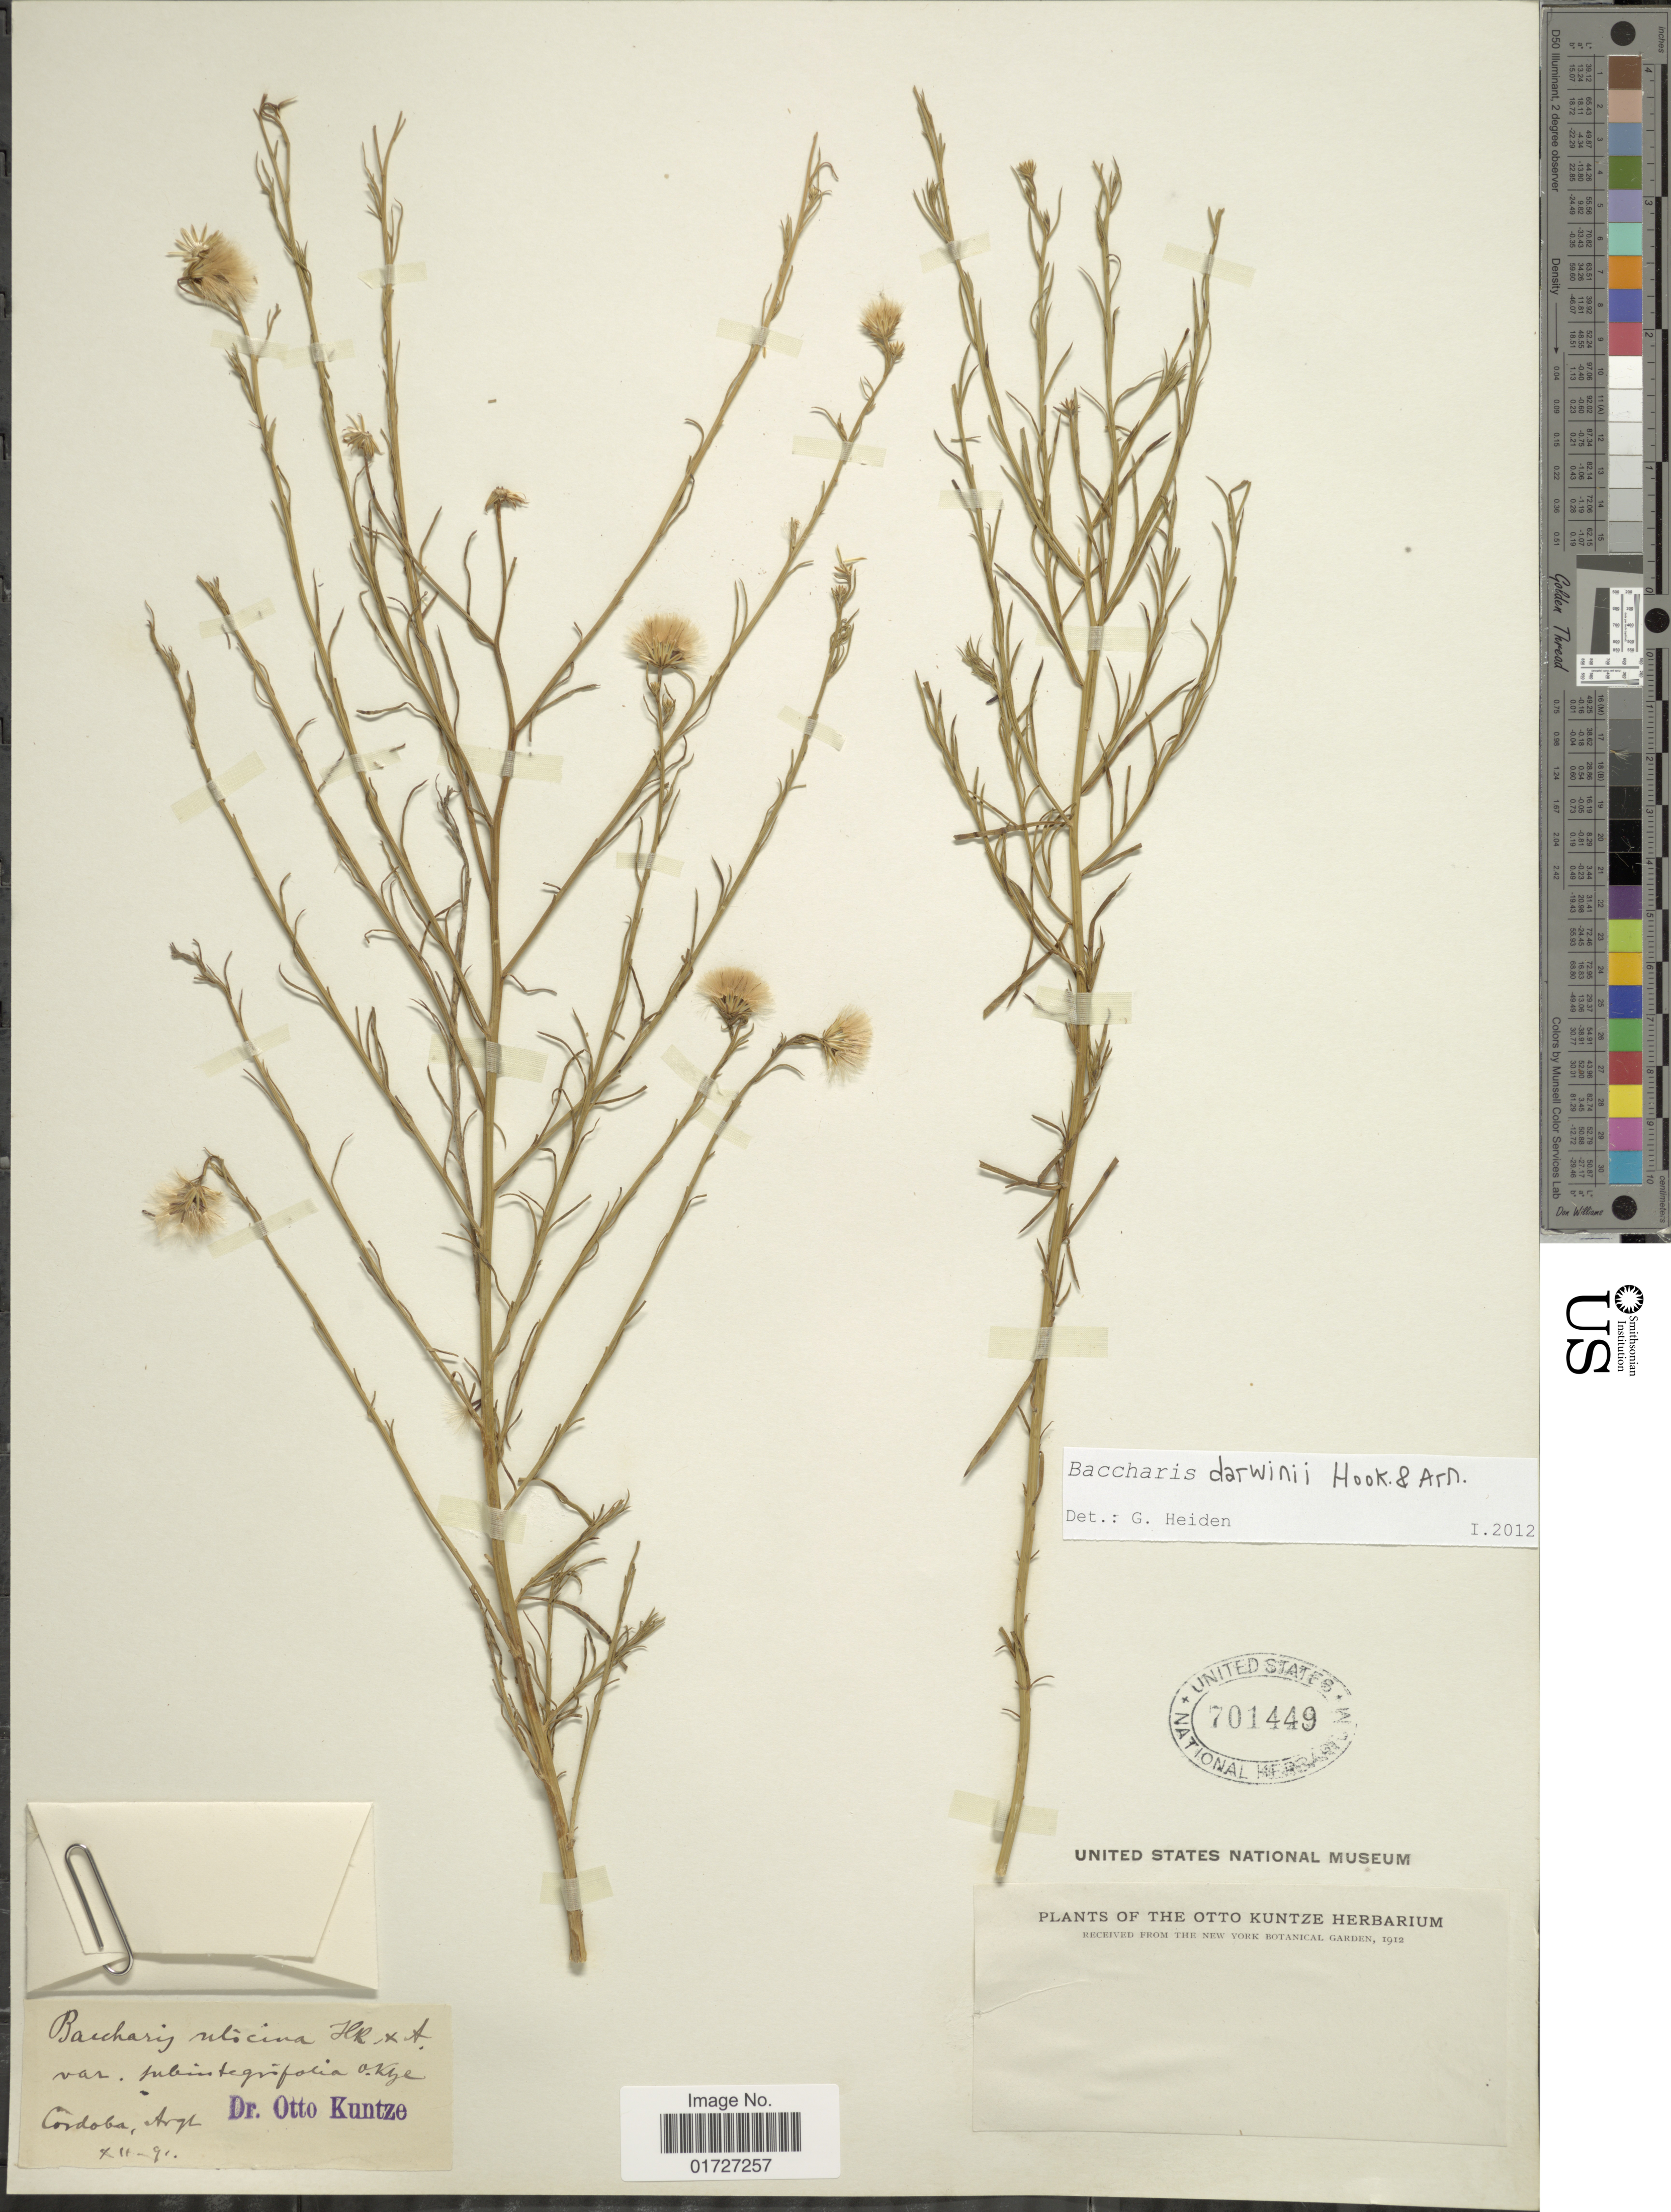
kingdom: Plantae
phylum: Tracheophyta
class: Magnoliopsida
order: Asterales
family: Asteraceae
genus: Baccharis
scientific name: Baccharis darwinii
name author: Hook. & Arn.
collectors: C.E.O. Kuntze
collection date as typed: Transcribed d/m/y: /12/91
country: Argentina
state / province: Cordoba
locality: Argt.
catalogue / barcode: US 701449